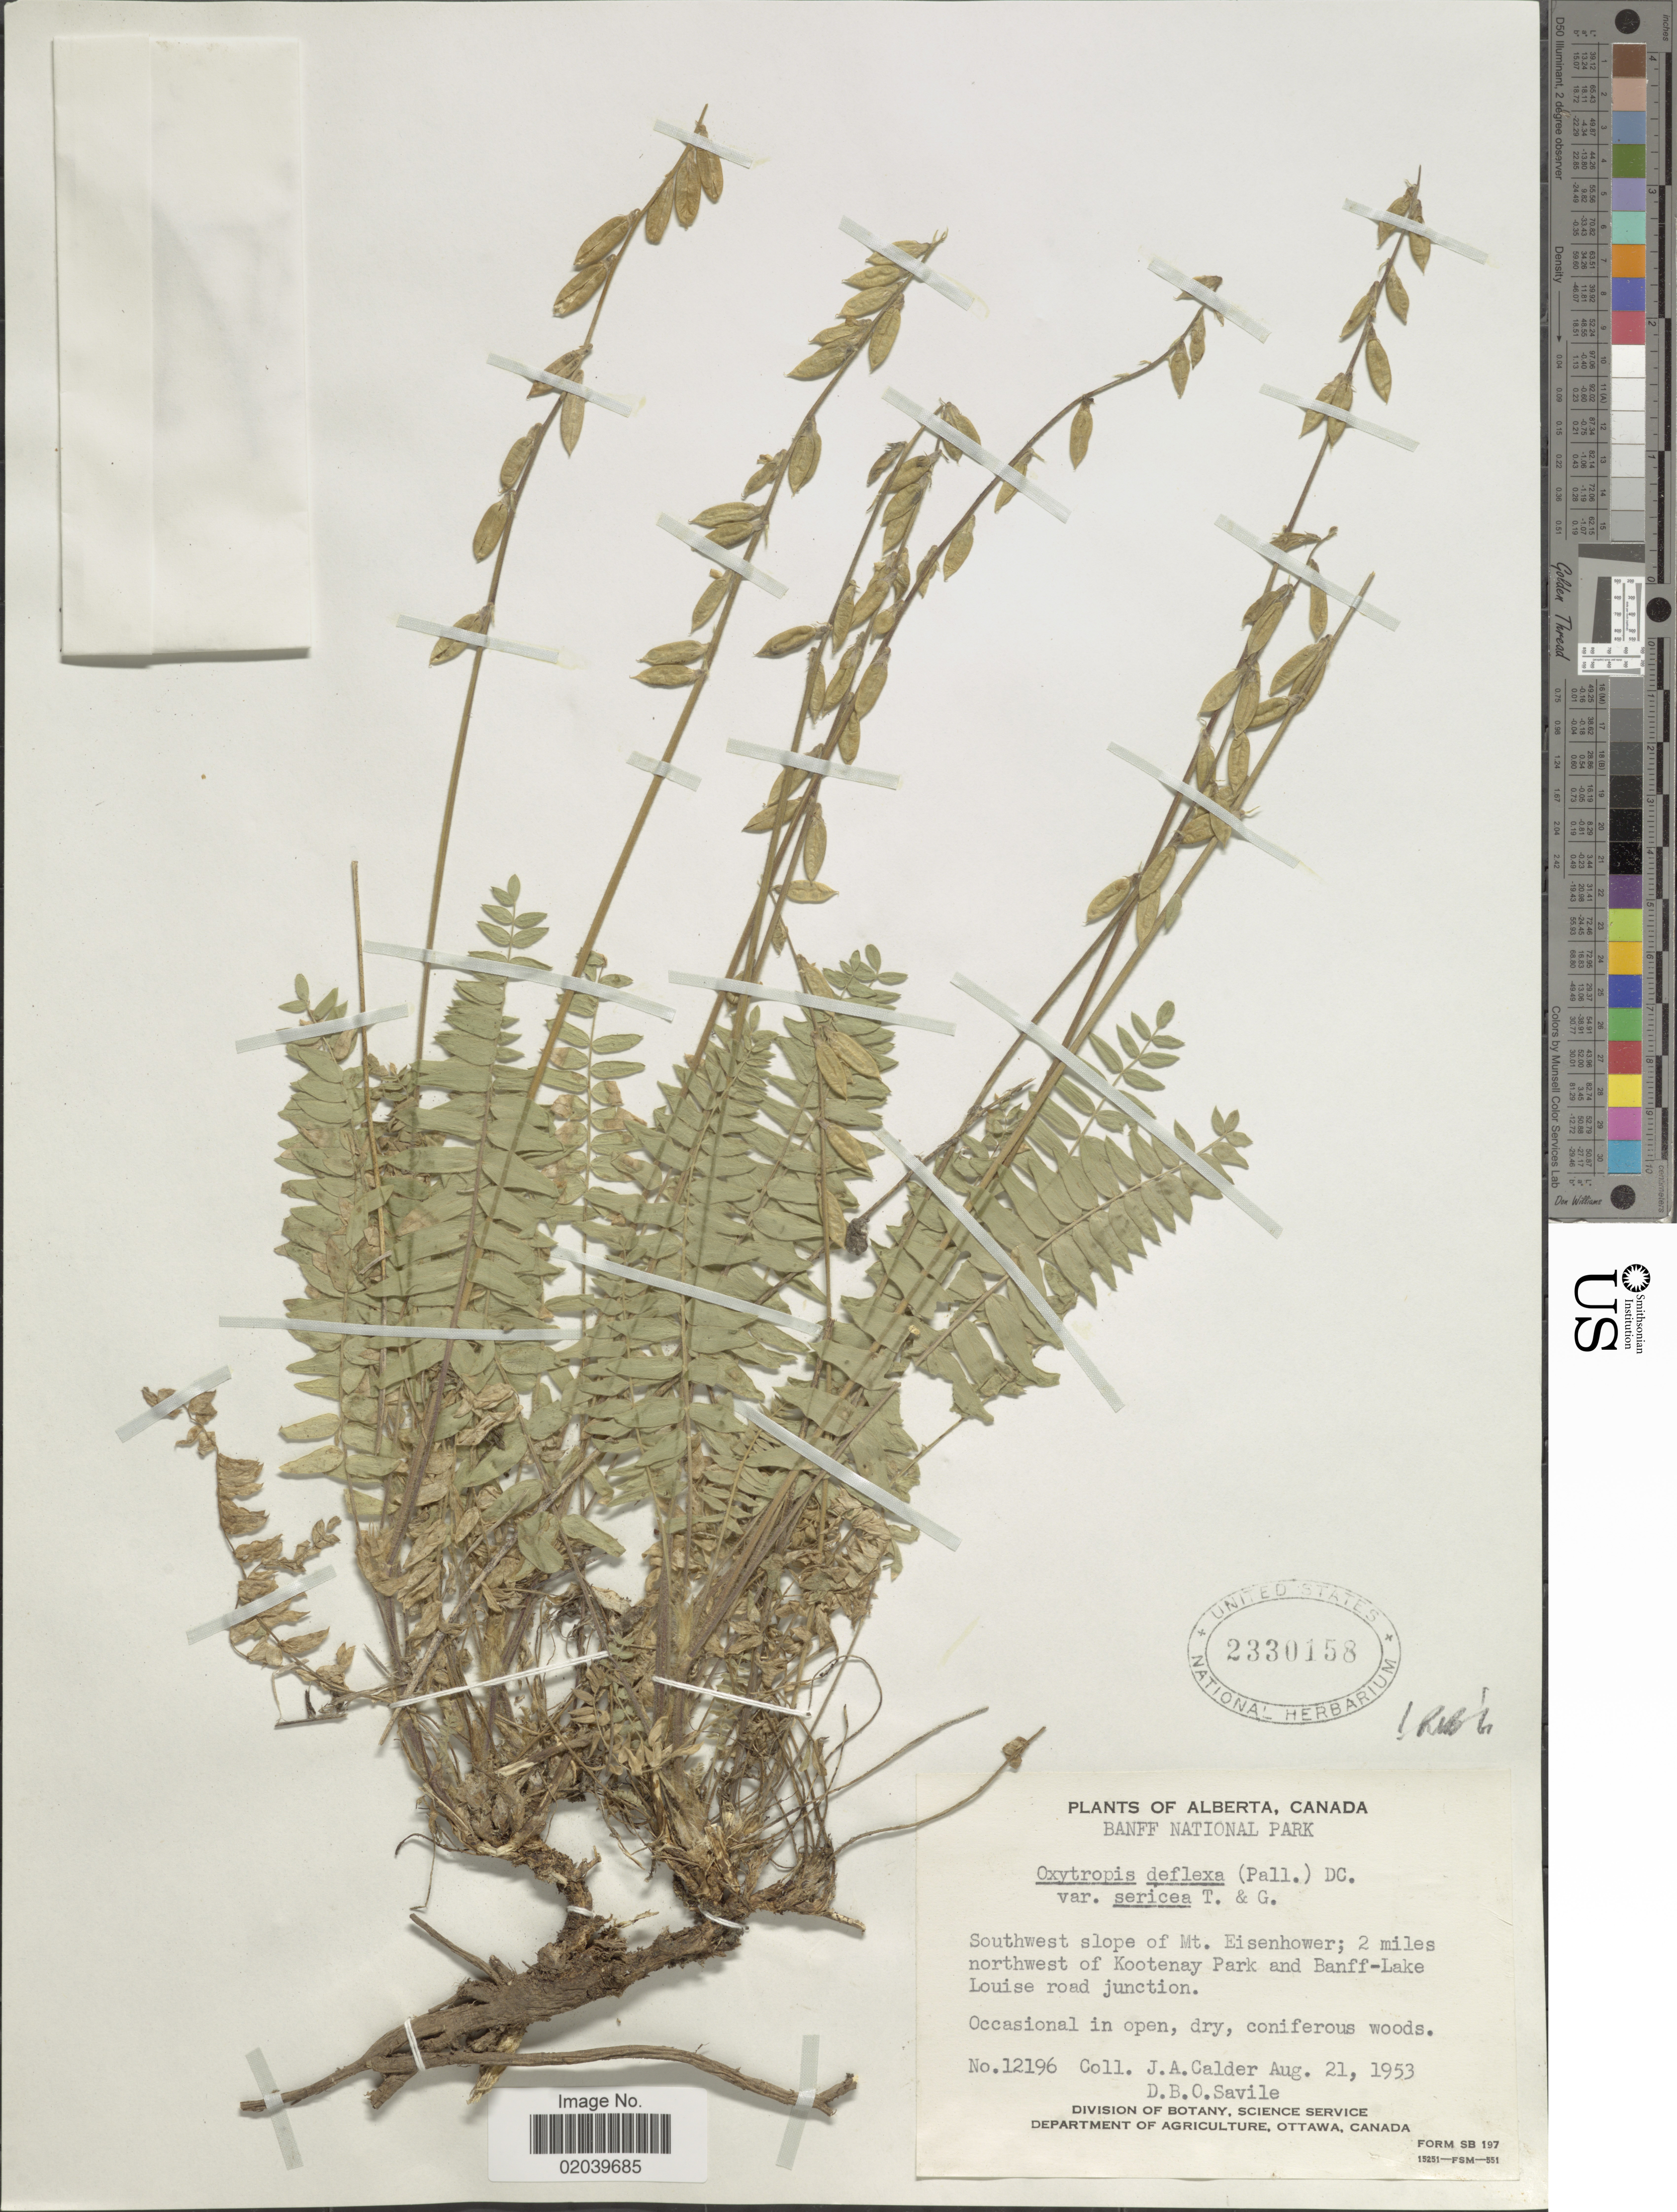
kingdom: Plantae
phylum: Tracheophyta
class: Magnoliopsida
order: Fabales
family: Fabaceae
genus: Oxytropis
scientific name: Oxytropis deflexa var. sericea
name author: Torr. & A. Gray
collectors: J. A. Calder & D. Savile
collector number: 12196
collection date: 1953-08-21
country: Canada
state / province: Alberta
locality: Banff National Park, Southwest slope of Mt. Eisenhower 2 miles northwest of Kootenay Park and Banff-Lake, Louise road junction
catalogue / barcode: US 2330158